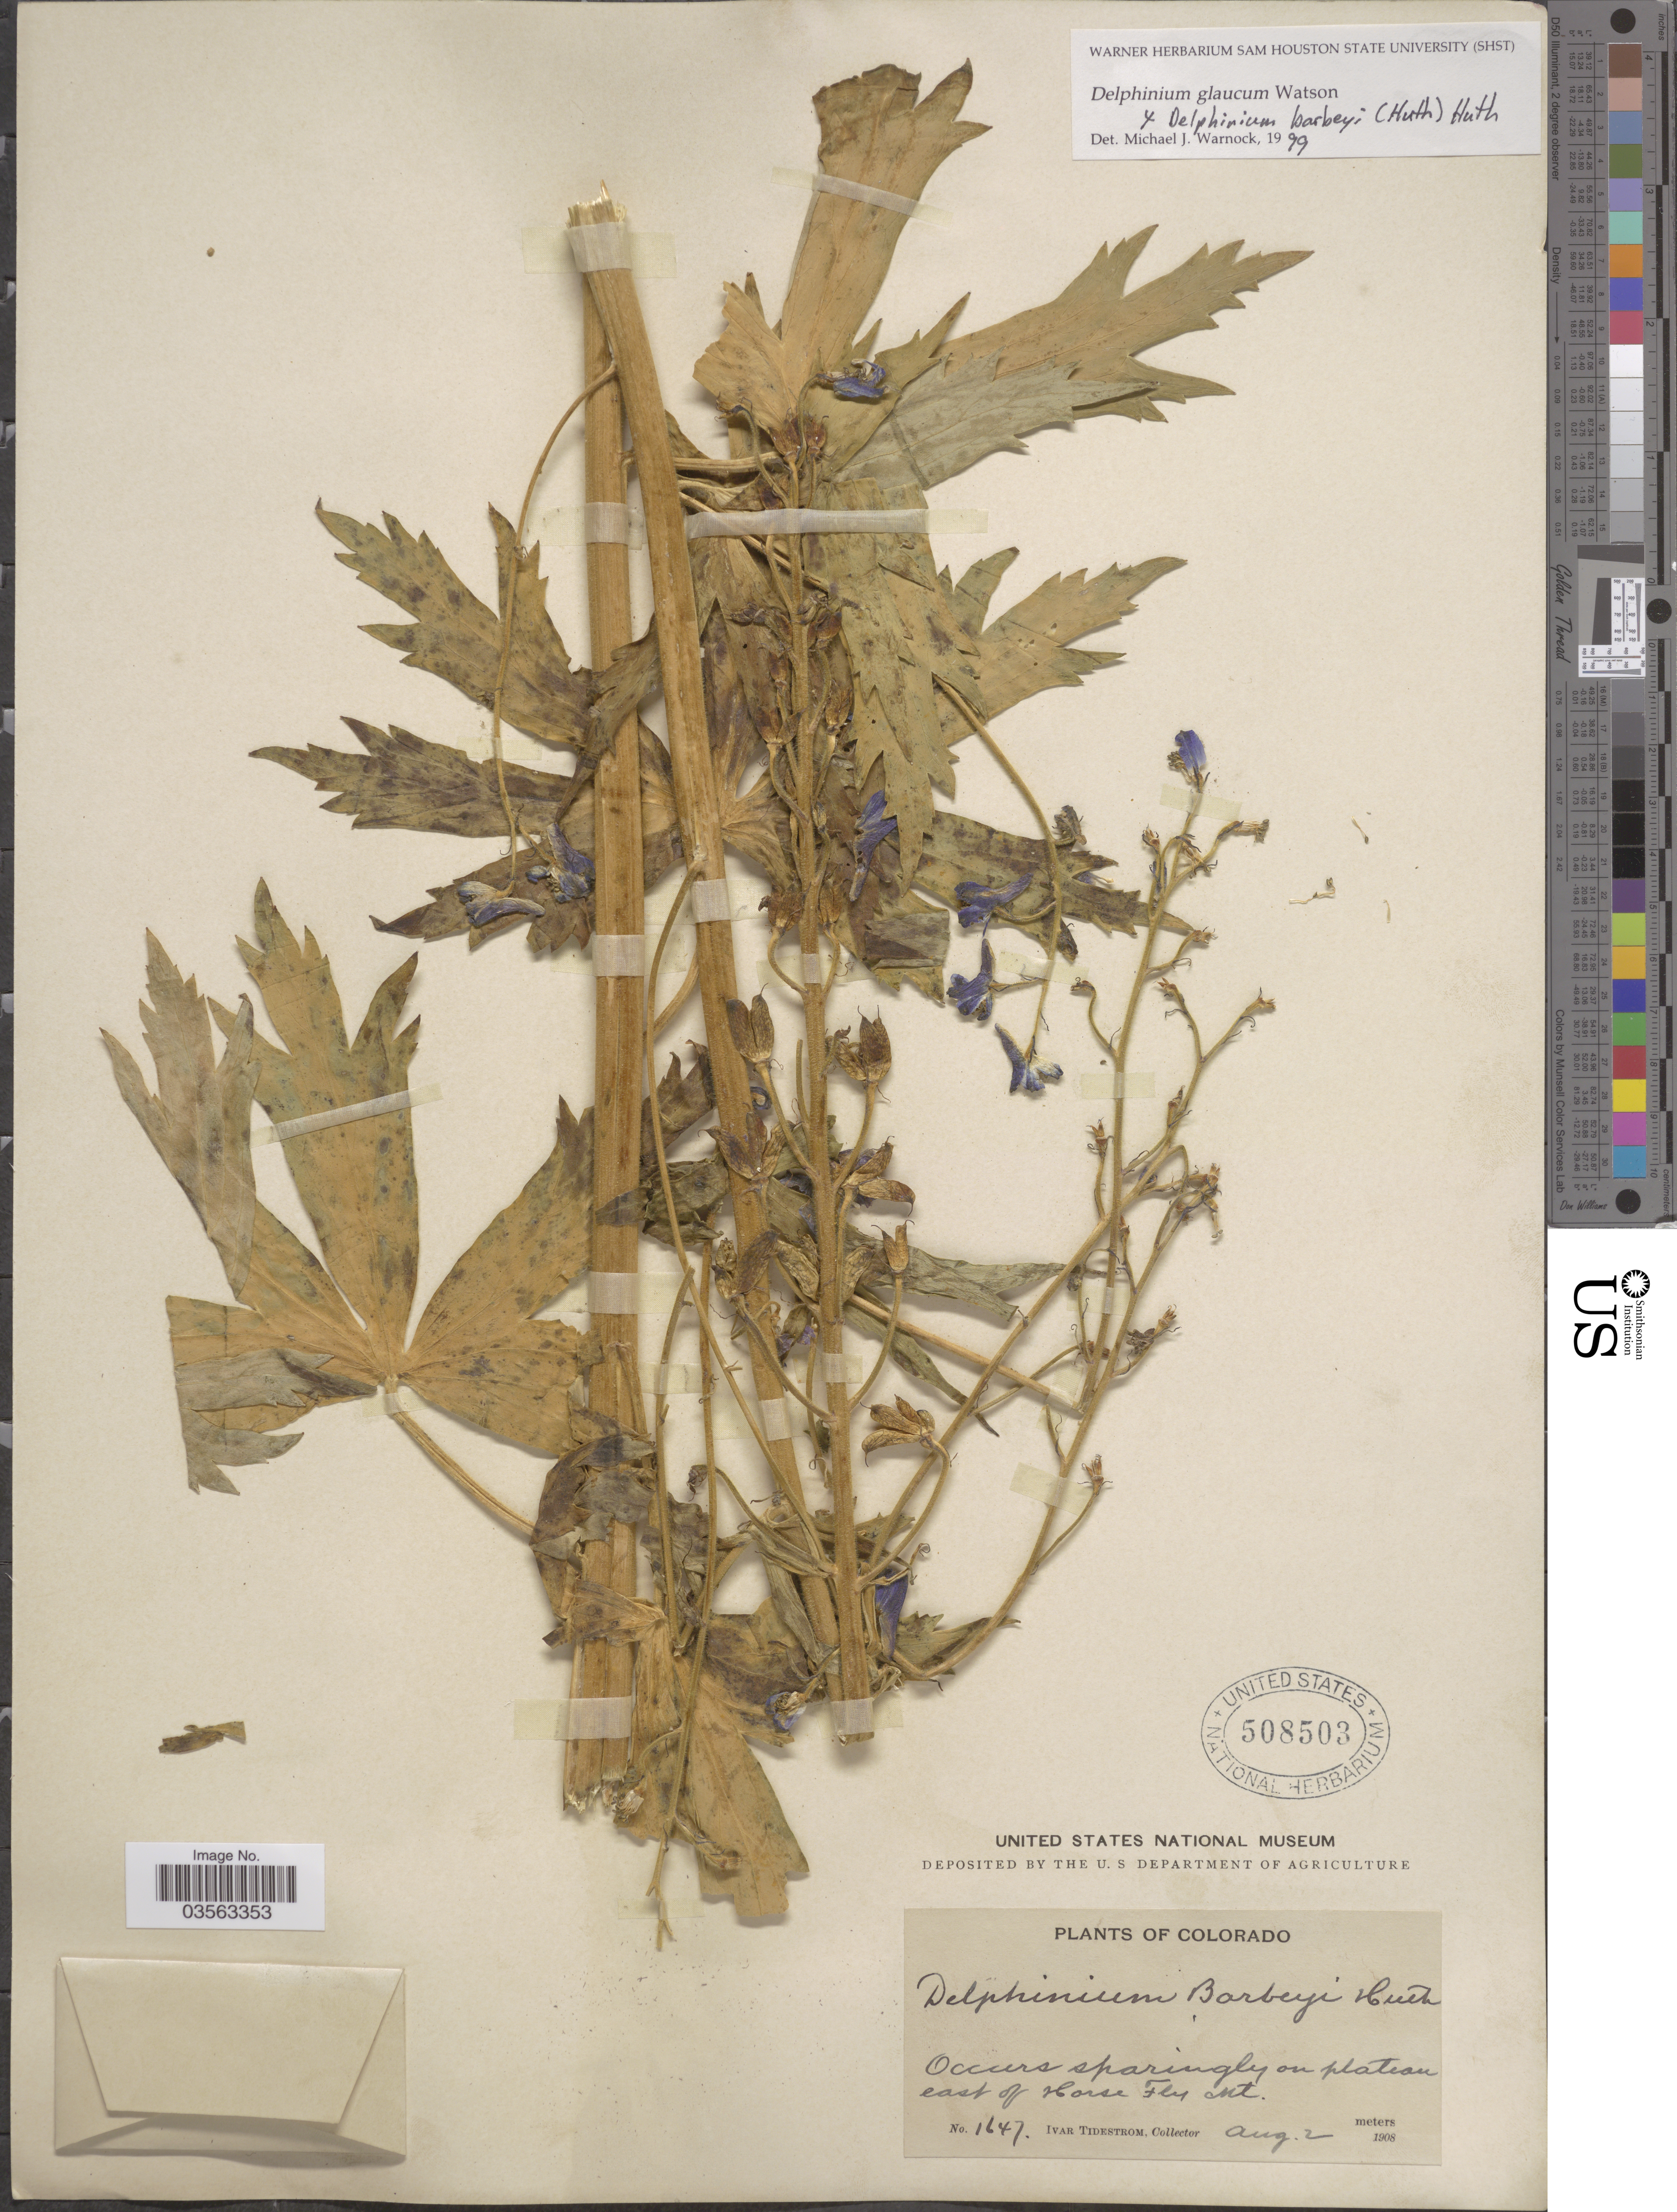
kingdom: Plantae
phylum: Tracheophyta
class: Magnoliopsida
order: Ranunculales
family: Ranunculaceae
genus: Delphinium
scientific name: Delphinium glaucum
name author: S. Watson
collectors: I. F. Tidestrom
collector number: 1647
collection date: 1908-08-02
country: United States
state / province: Colorado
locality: Occurs sparingly on plateau east of Horse Fly Mt.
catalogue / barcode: US 508503